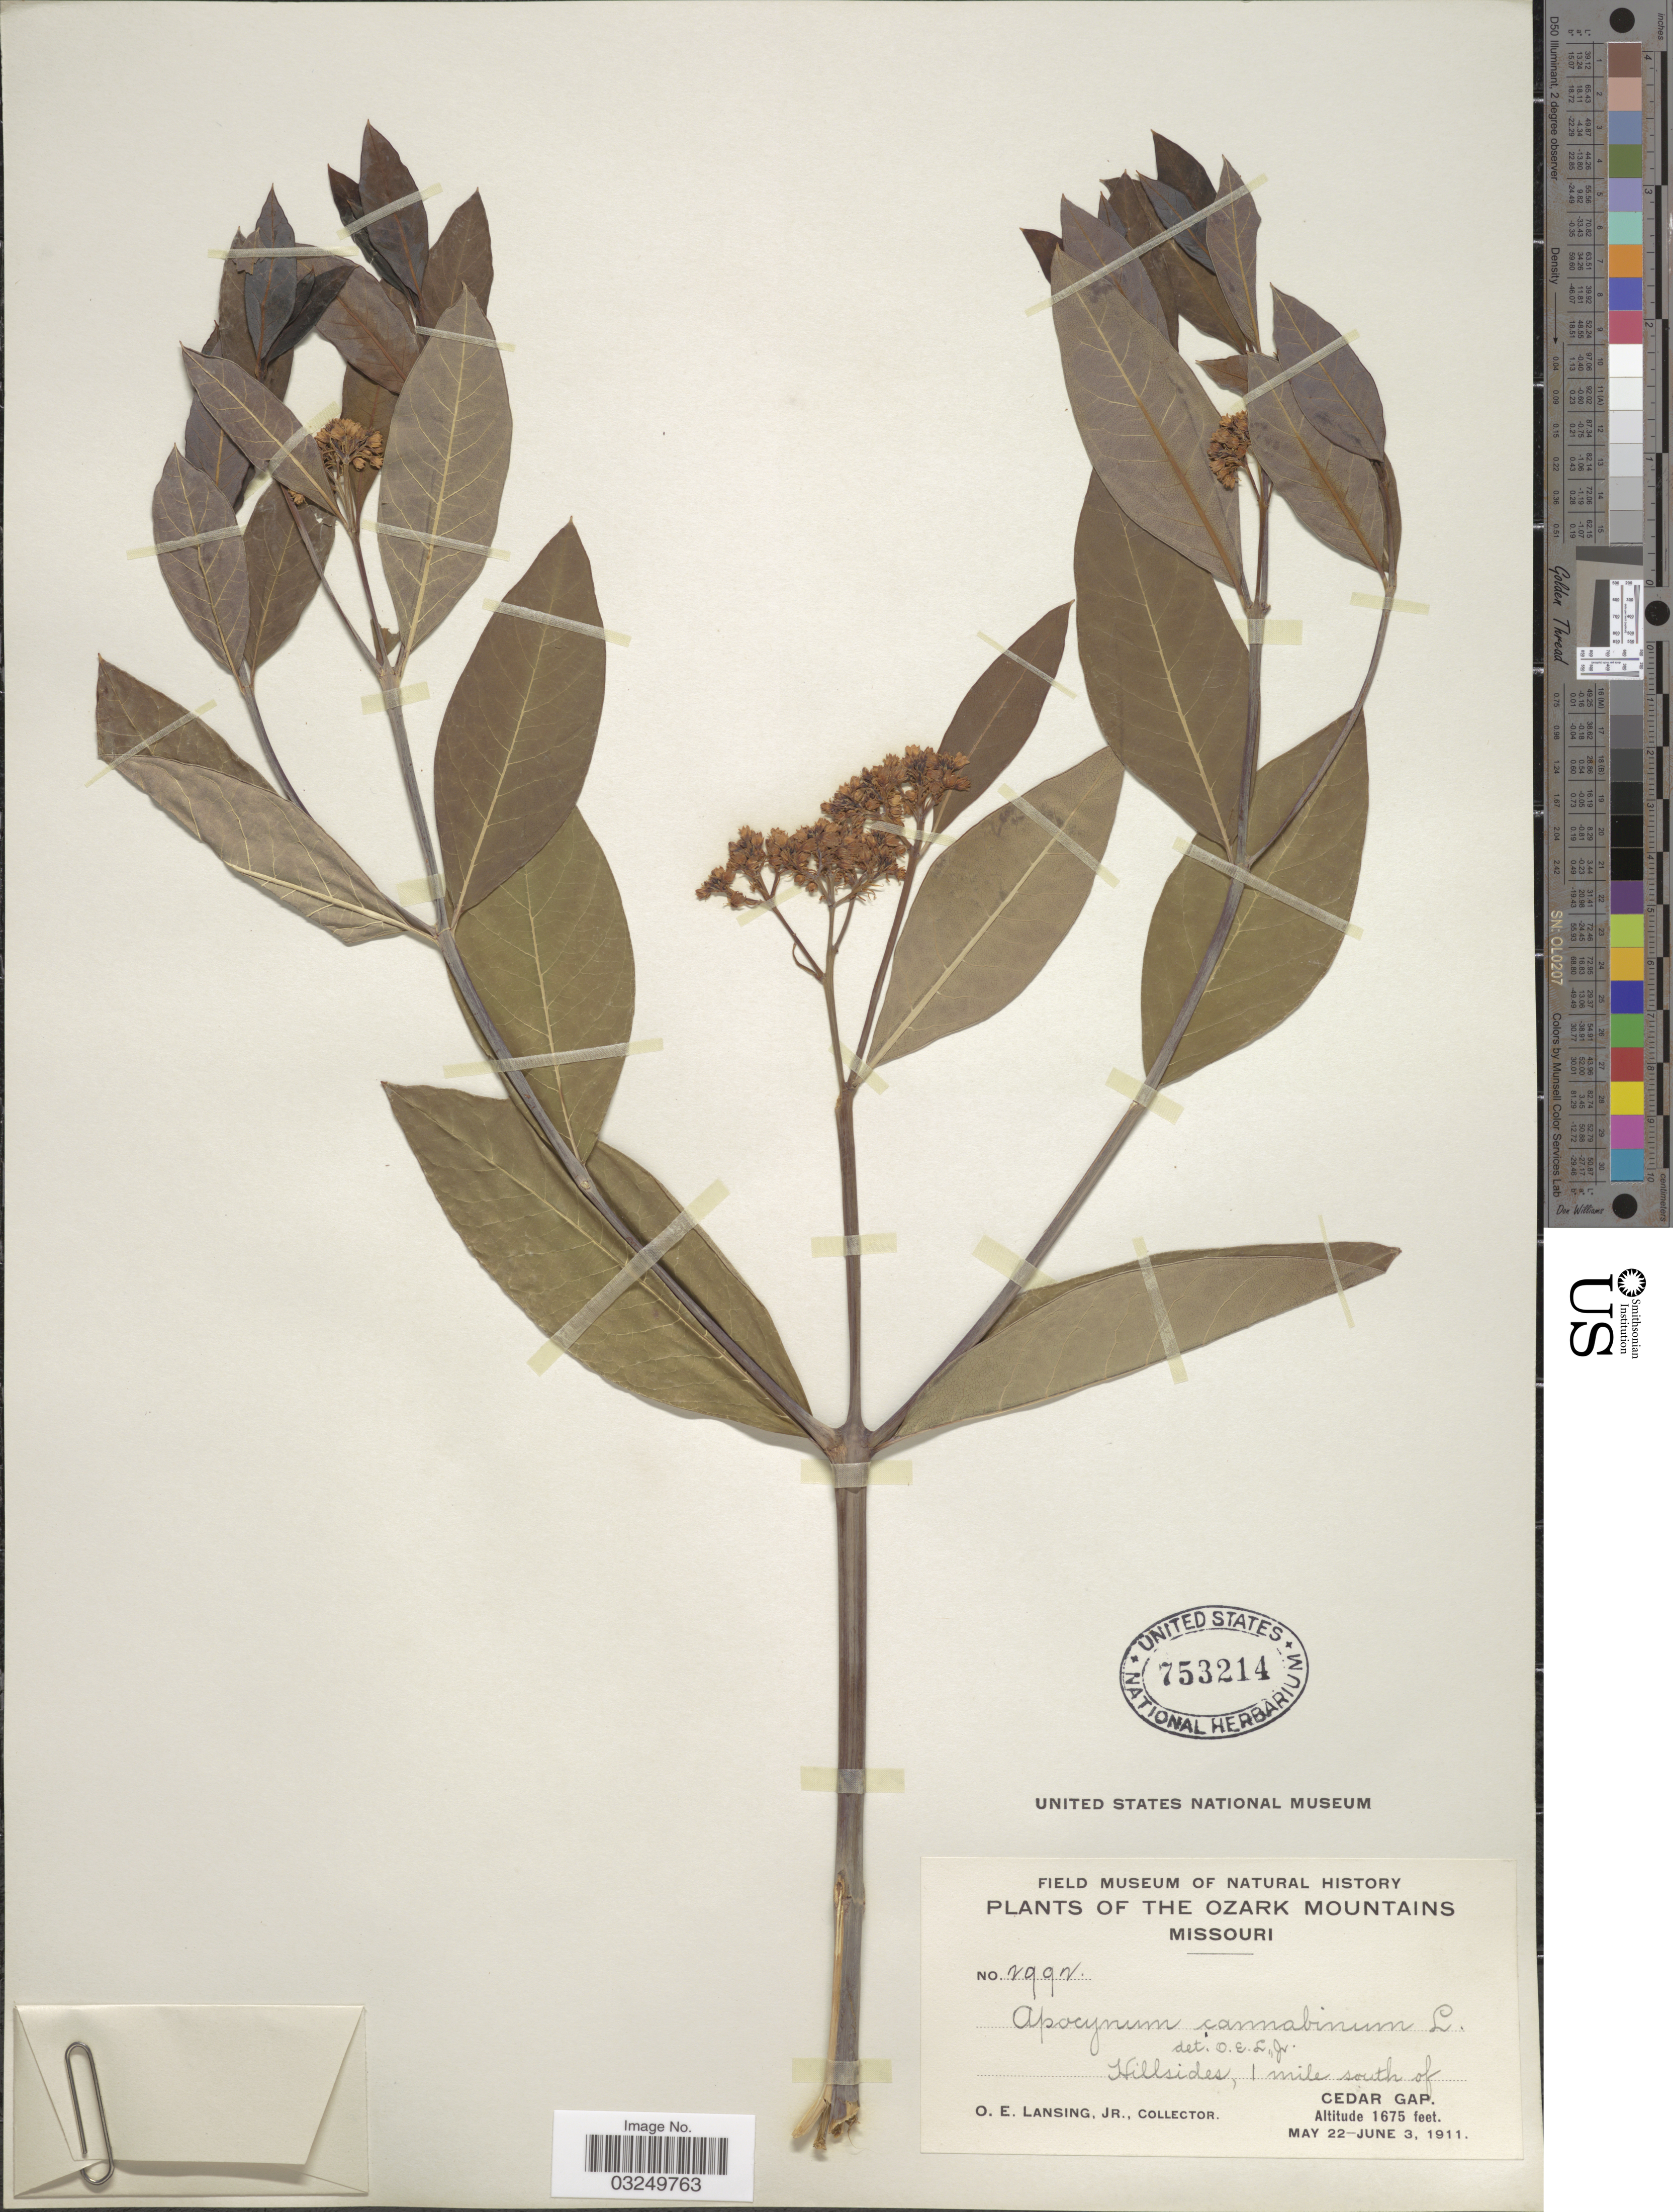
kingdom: Plantae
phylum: Tracheophyta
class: Magnoliopsida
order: Gentianales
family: Apocynaceae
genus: Apocynum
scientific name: Apocynum cannabinum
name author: L.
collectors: O. Lansing Jr.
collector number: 2992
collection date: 1911-05-22/1911-06-03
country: United States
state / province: Missouri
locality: Ozark Mountains. Hillsides, 1 mile south of Cedar Gap.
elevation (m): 511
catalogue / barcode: US 753214